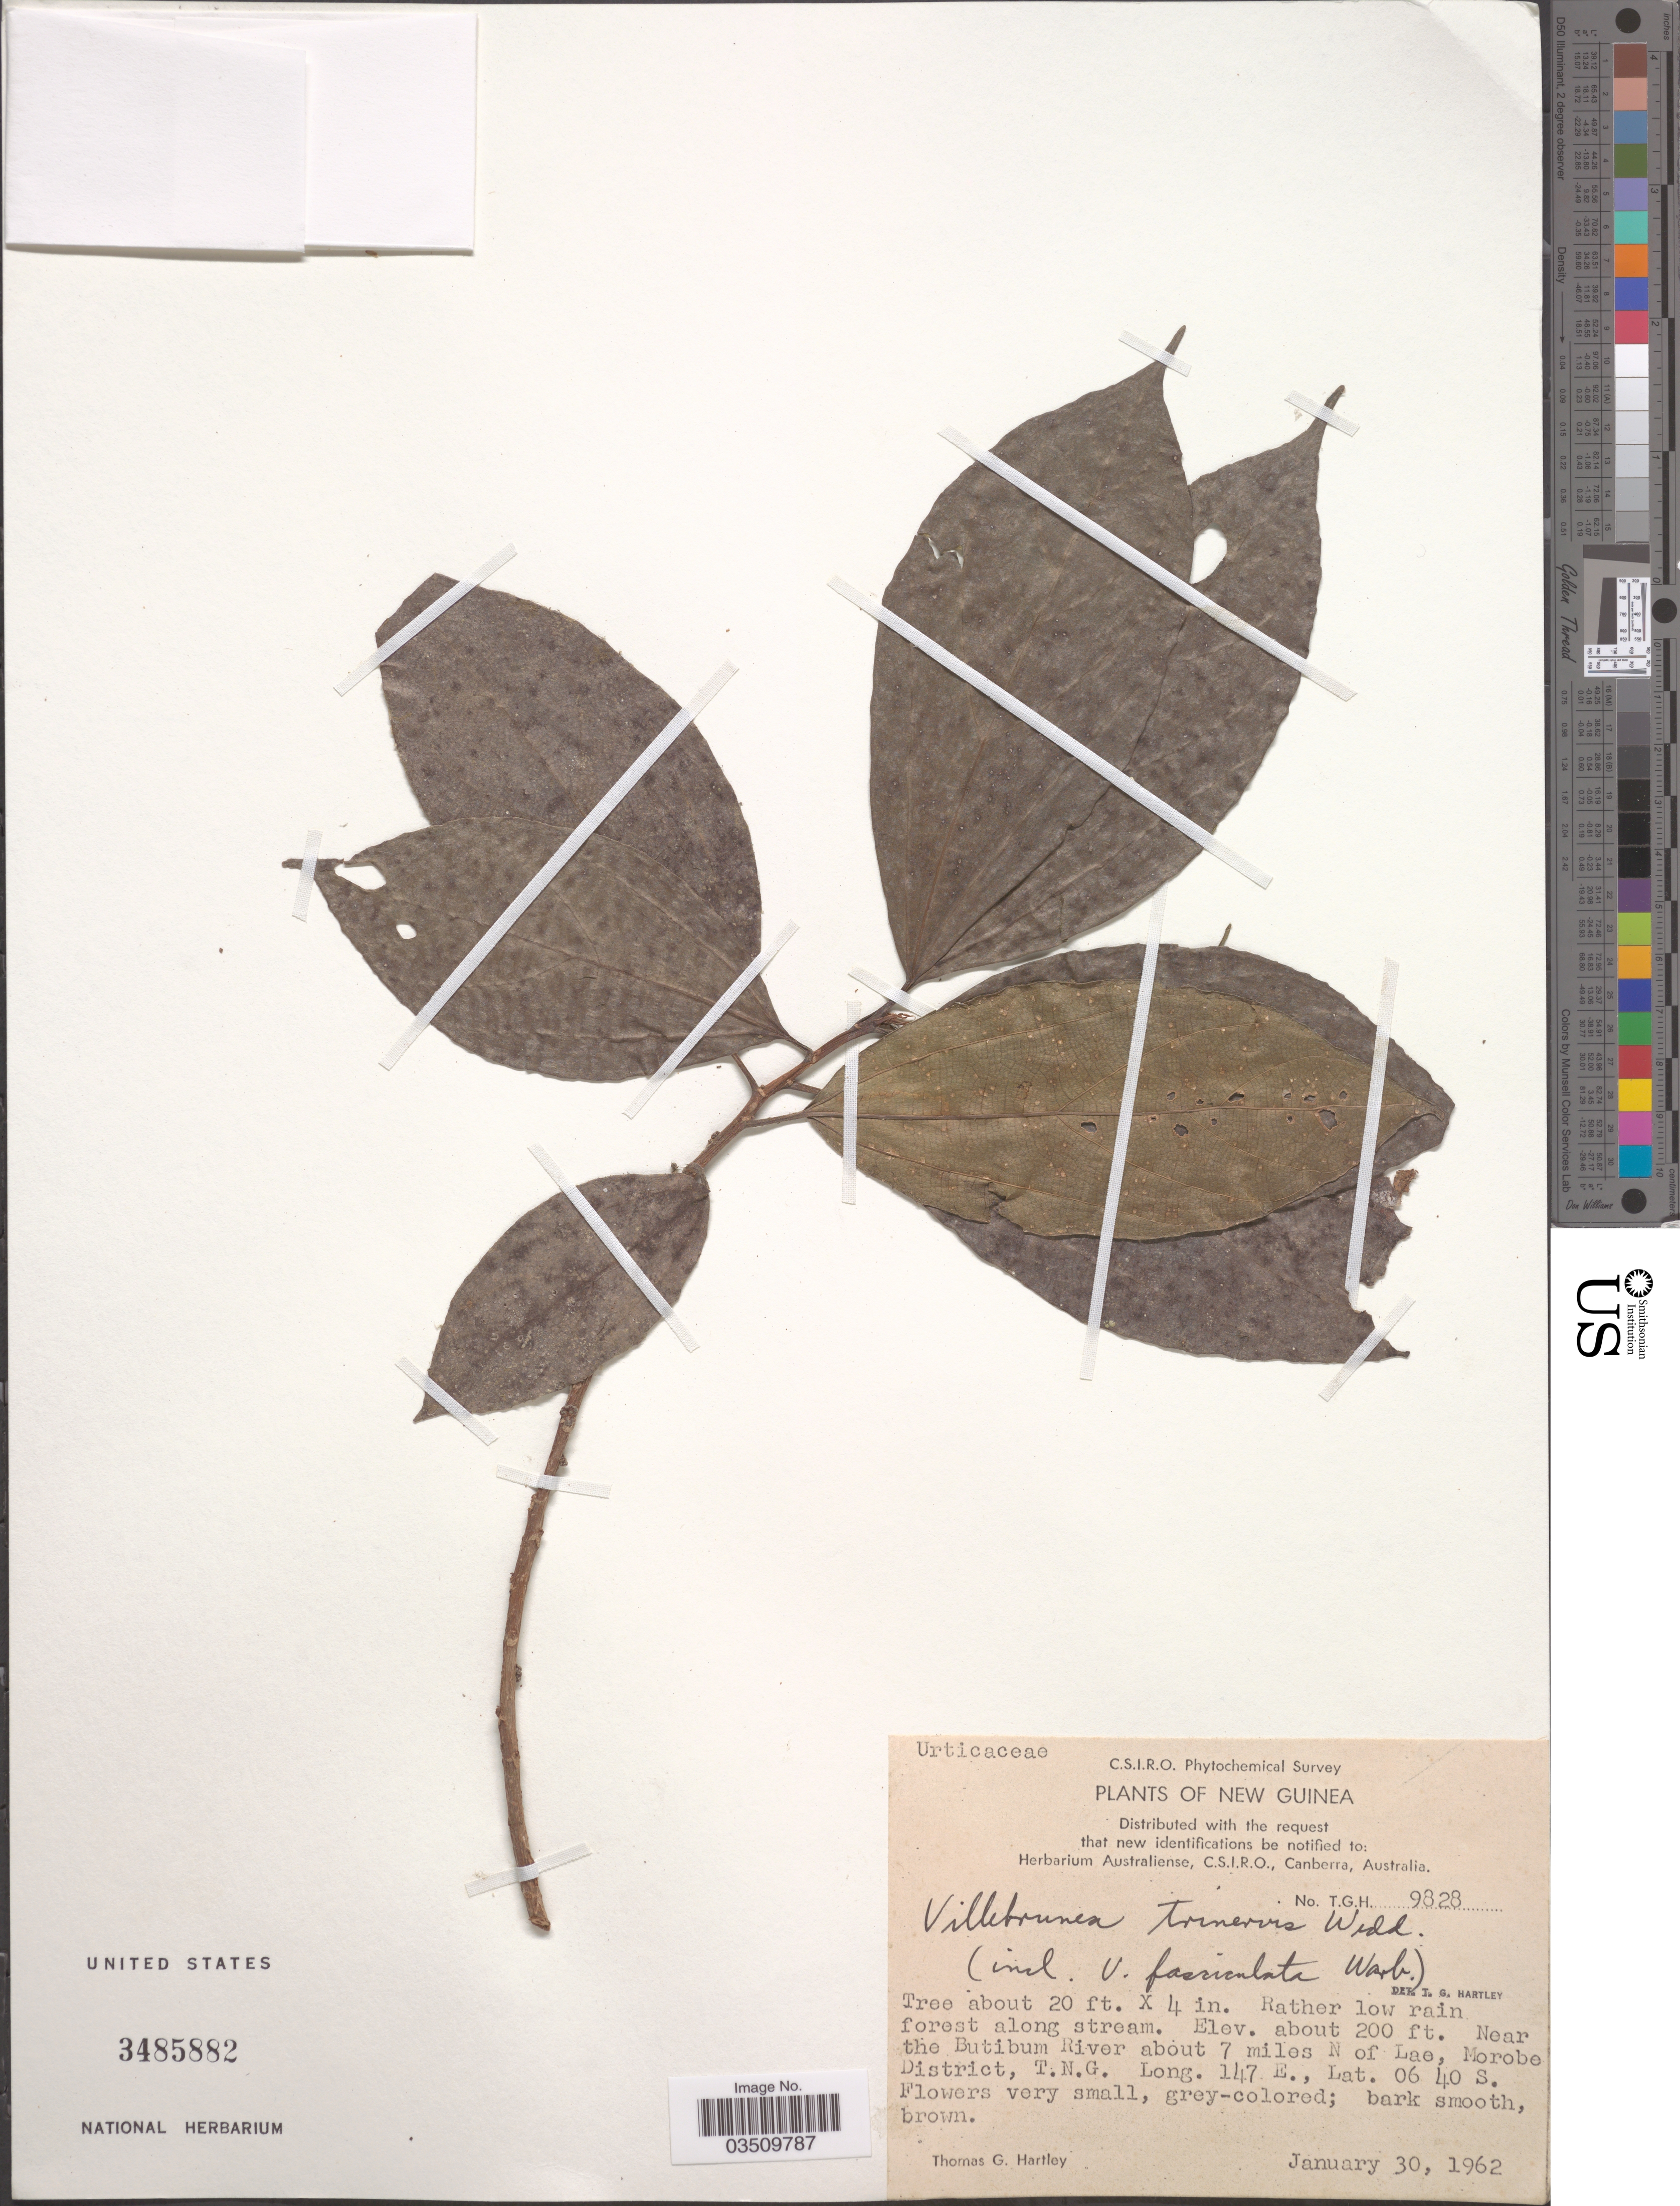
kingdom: Plantae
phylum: Tracheophyta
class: Magnoliopsida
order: Rosales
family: Urticaceae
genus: Oreocnide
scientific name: Oreocnide trinervis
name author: (Wedd.) Miq.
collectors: T. G. Hartley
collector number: TGH9828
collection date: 1962-01-30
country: Papua New Guinea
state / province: Morobe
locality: New Guinea. Near the Butibum River about 7 miles N of Lae, Morobe District, T.N.G.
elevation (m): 61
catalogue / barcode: US 3485882